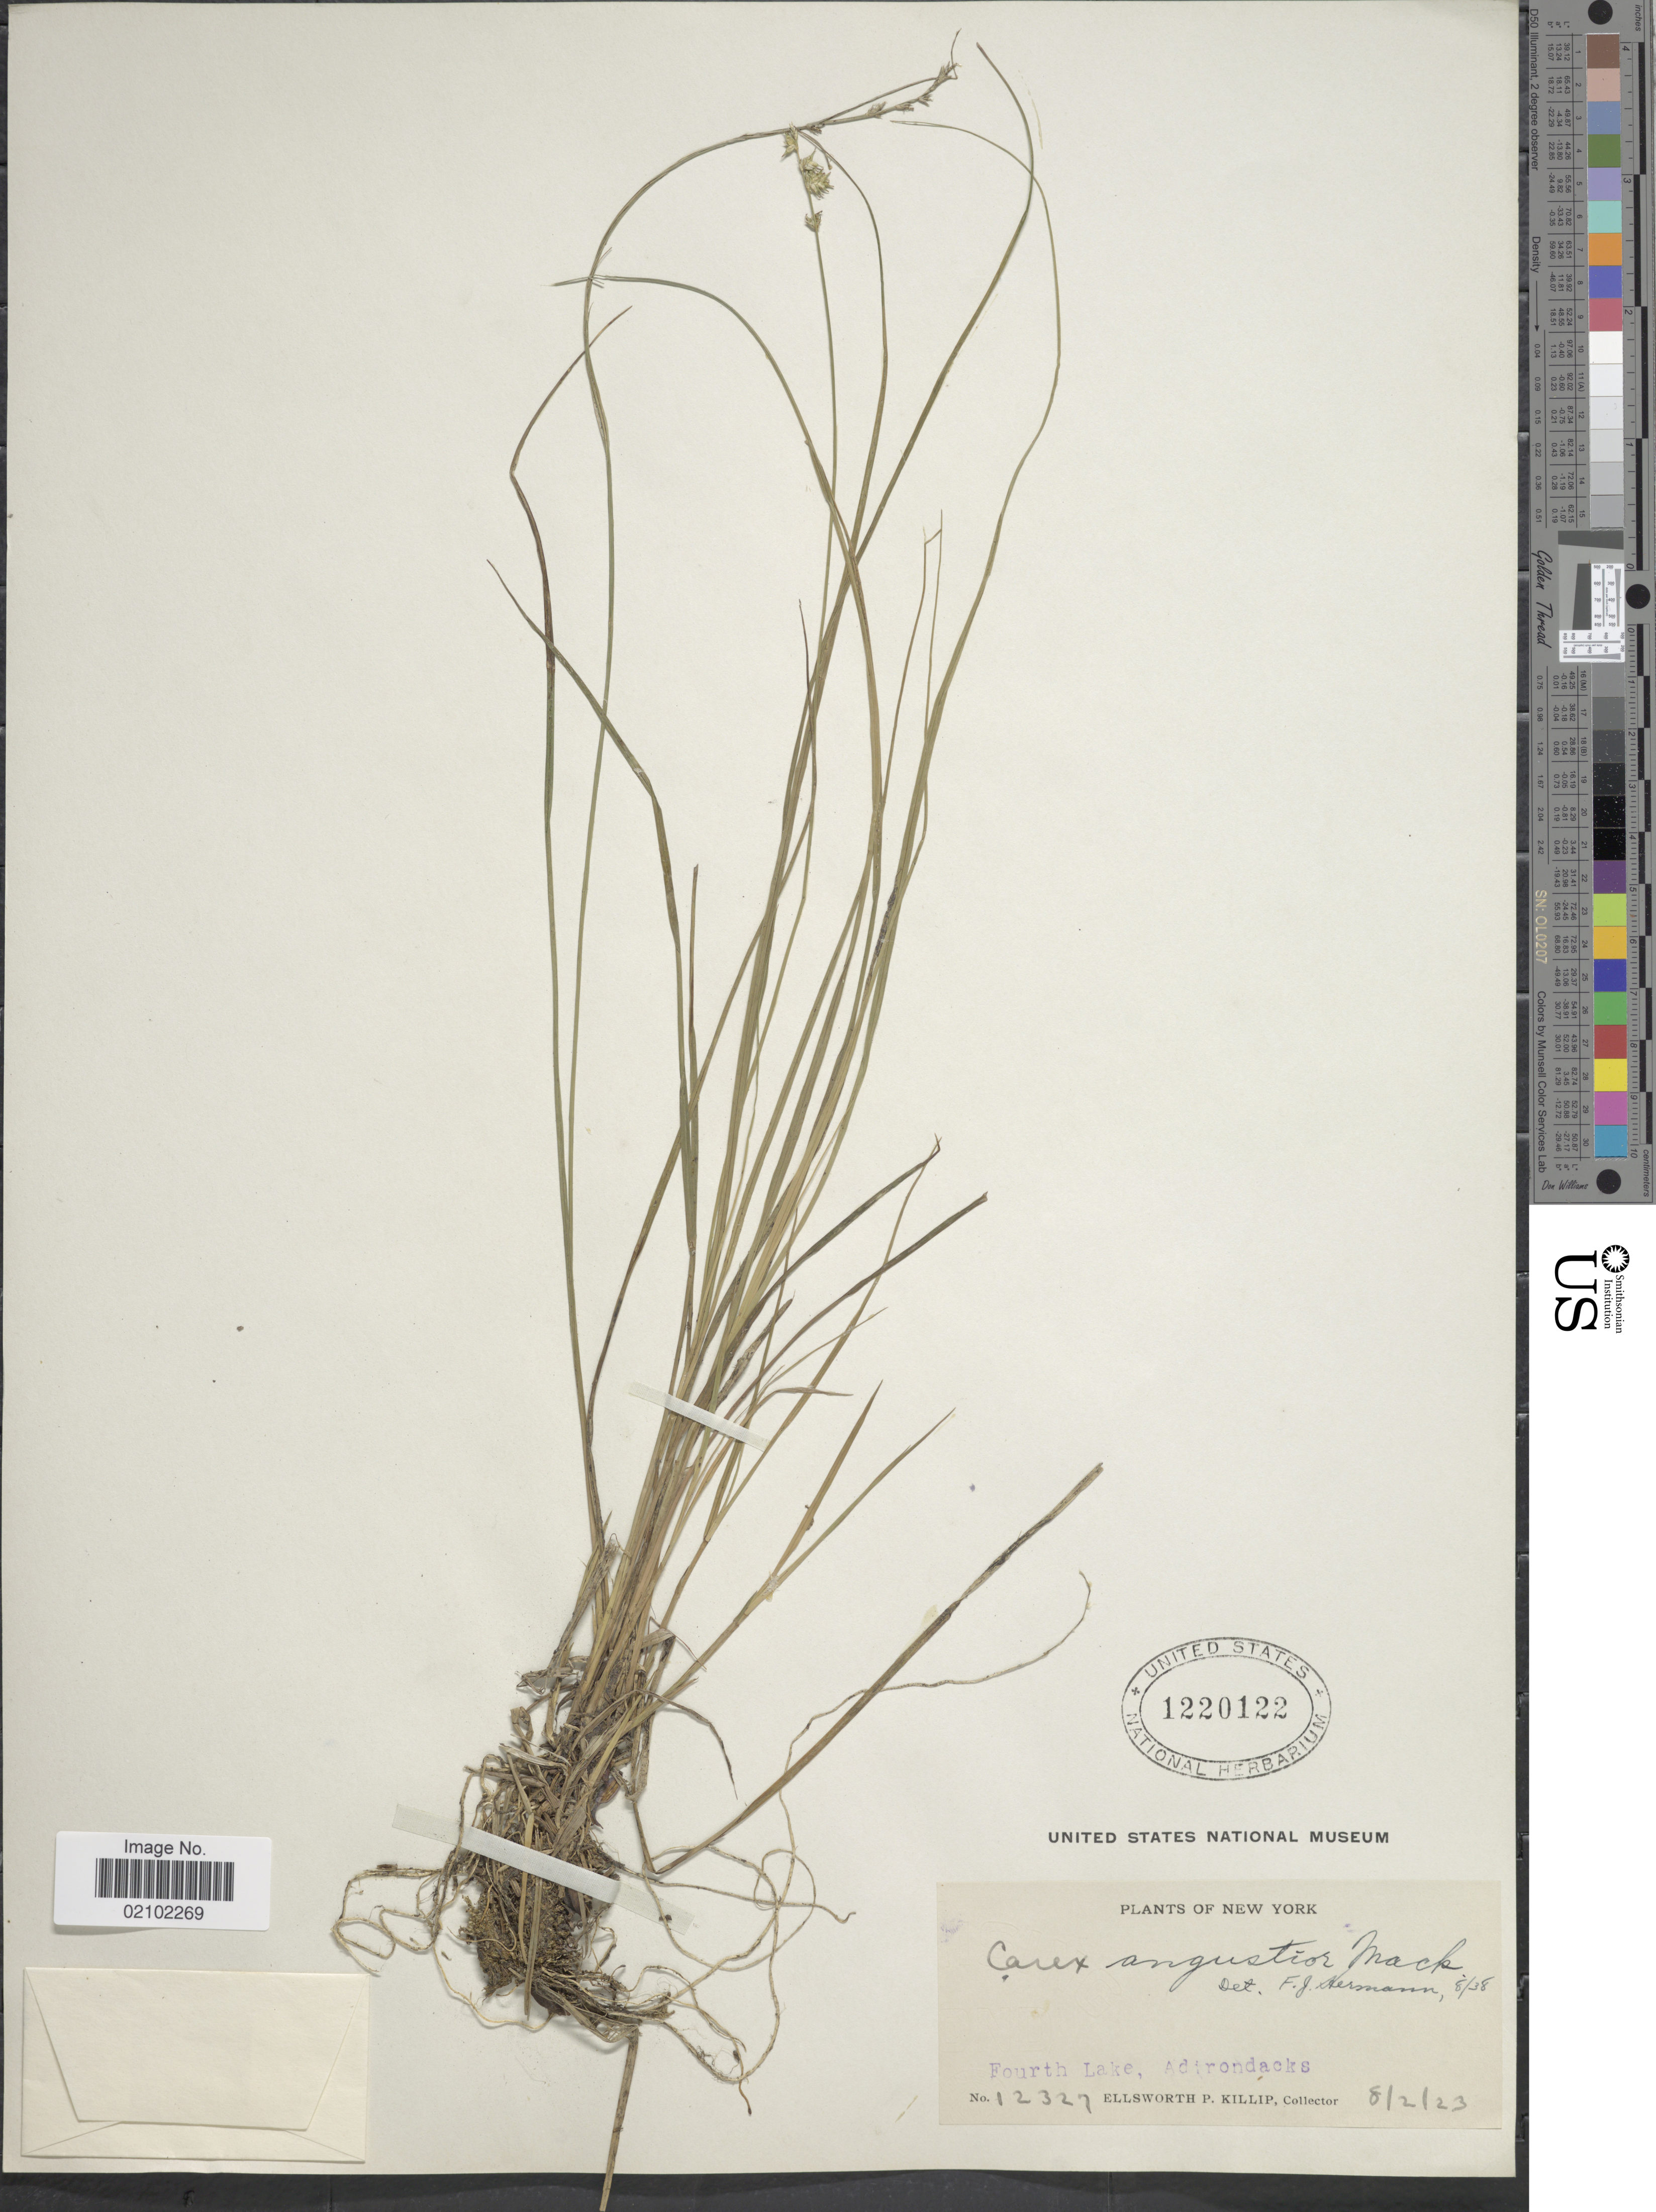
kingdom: Plantae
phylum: Tracheophyta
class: Liliopsida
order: Poales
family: Cyperaceae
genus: Carex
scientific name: Carex echinata subsp. echinata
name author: Murray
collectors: E. P. Killip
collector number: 12327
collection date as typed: Transcribed d/m/y: 2/8/23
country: United States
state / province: New York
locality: Fourth Lake, Adirondacks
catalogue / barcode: US 1220122